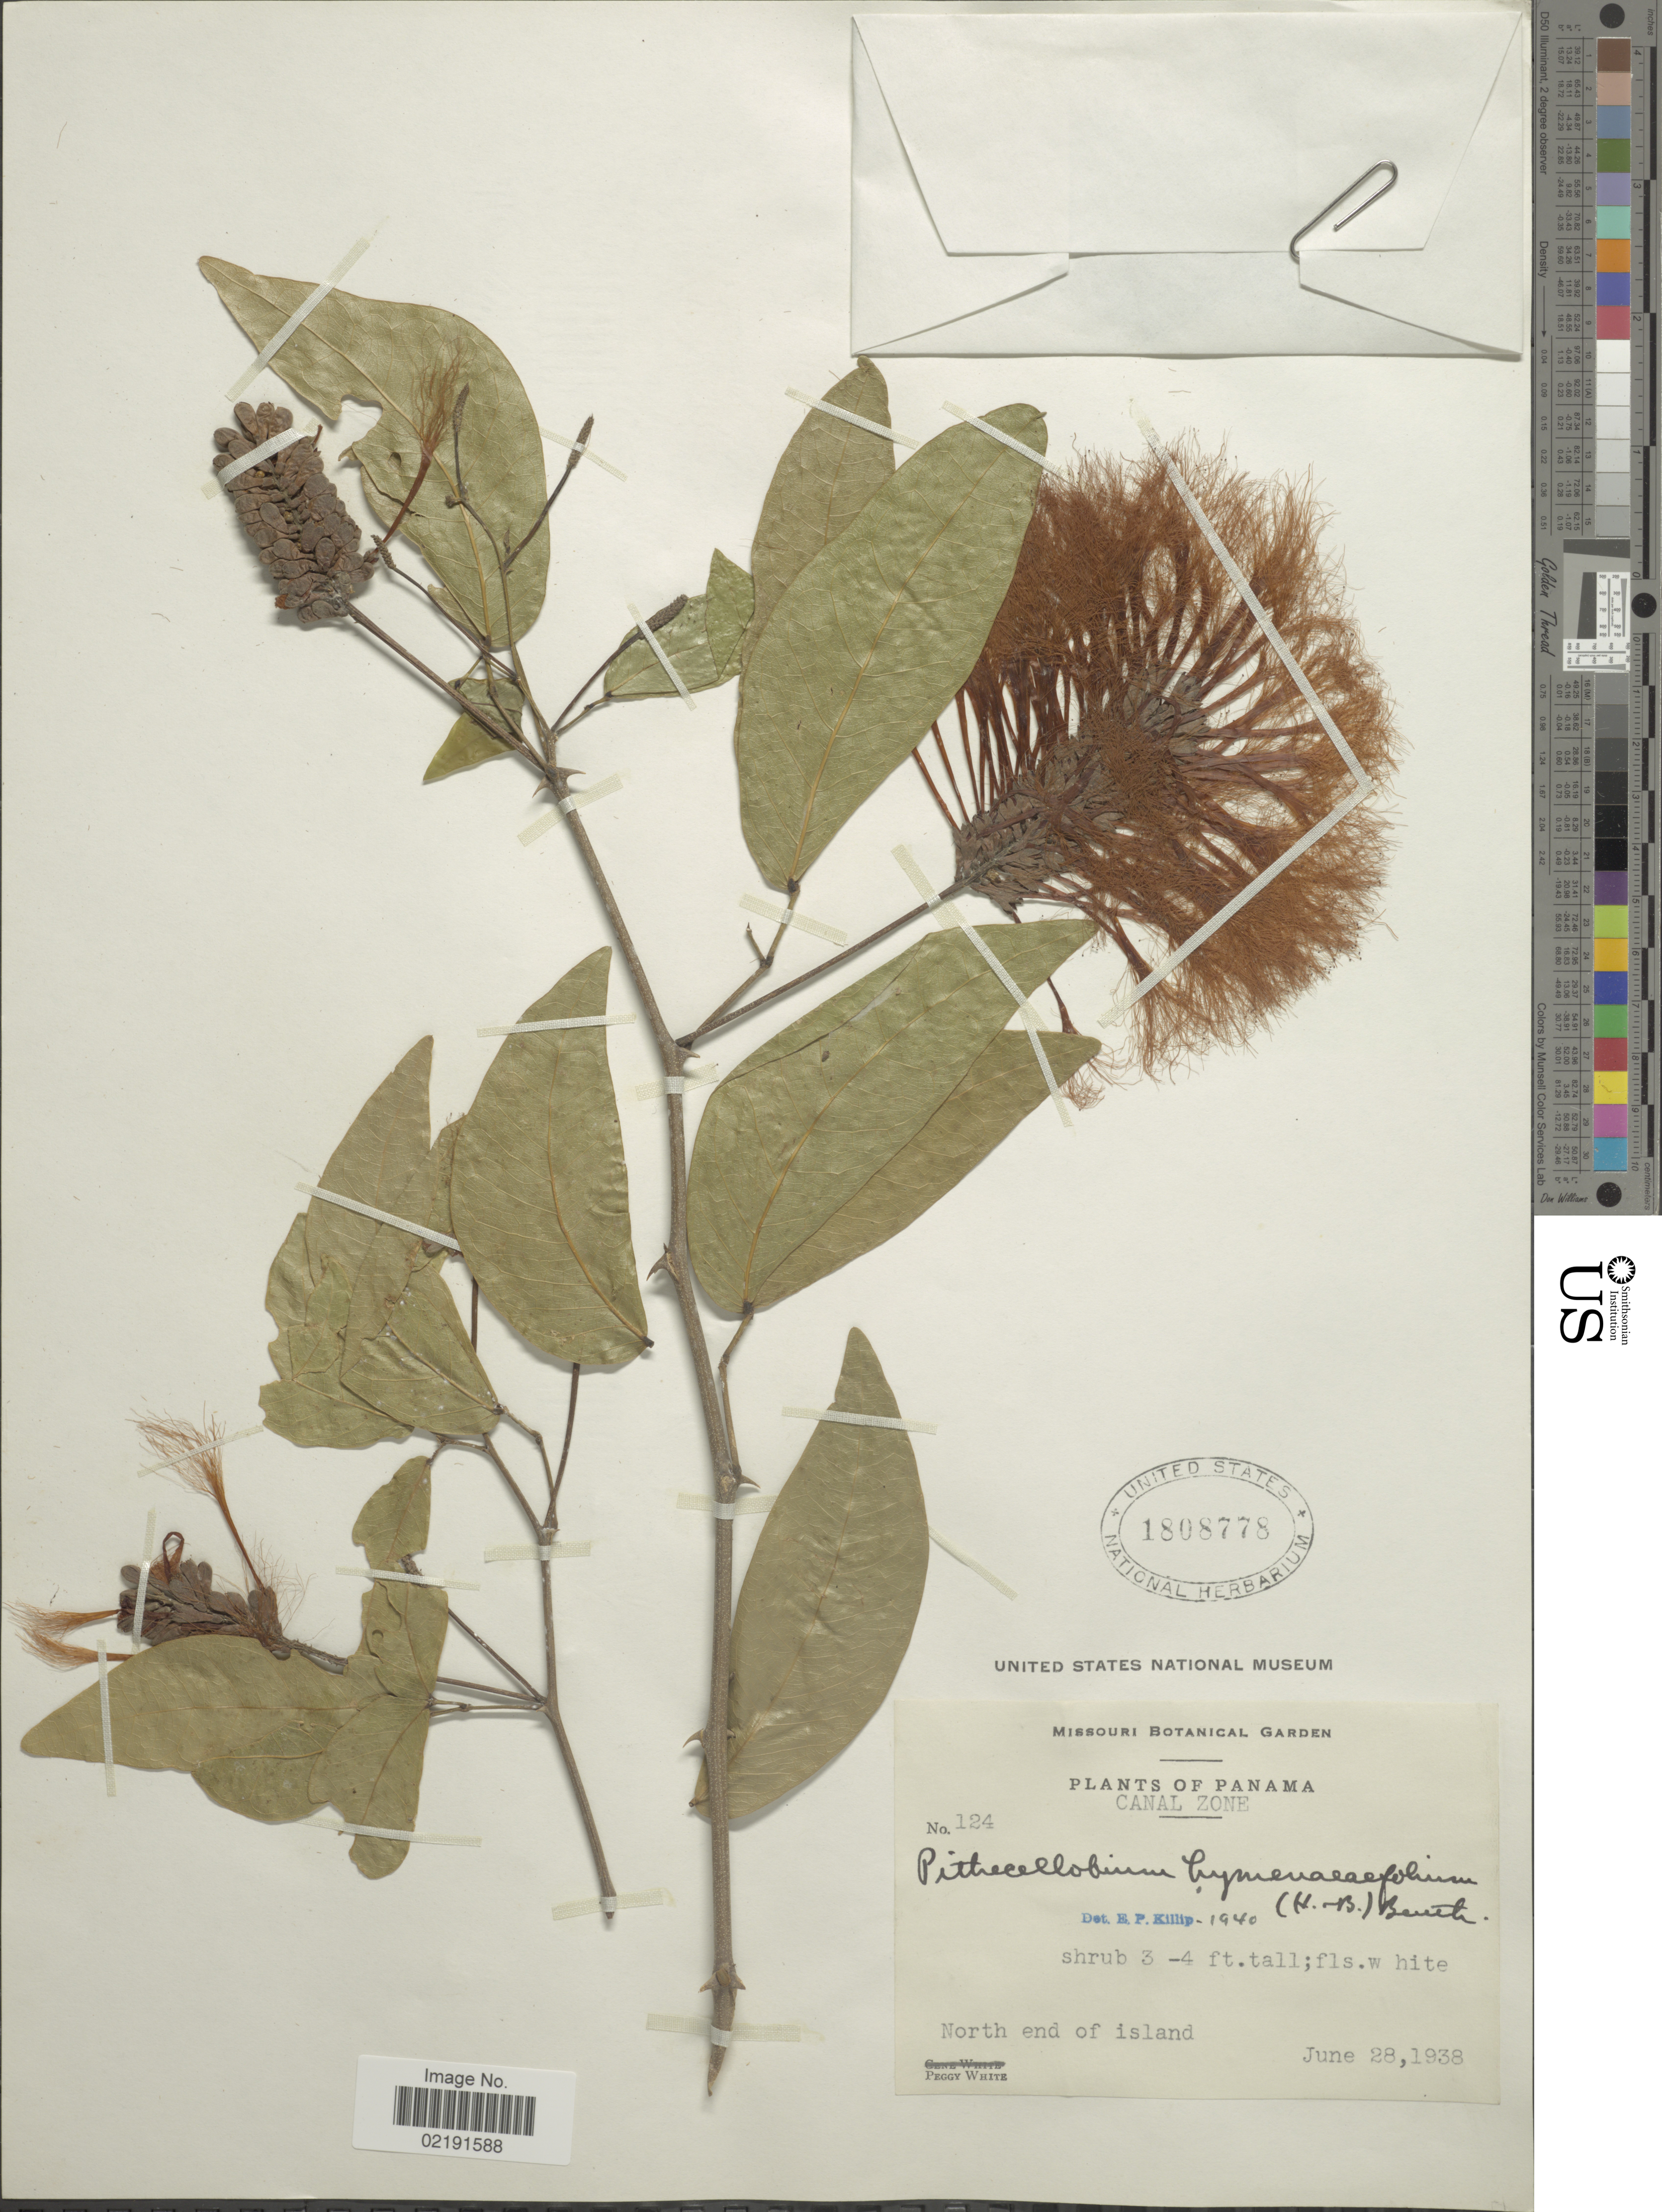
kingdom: Plantae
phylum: Tracheophyta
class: Magnoliopsida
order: Fabales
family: Fabaceae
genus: Pithecellobium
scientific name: Pithecellobium hymenaeifolium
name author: (Humb. & Bonpl. ex Willd.) Benth.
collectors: P. White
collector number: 124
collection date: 1938-06-28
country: Panama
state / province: Colón / Panamá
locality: Canal Zone. North end of island.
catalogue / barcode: US 1808778